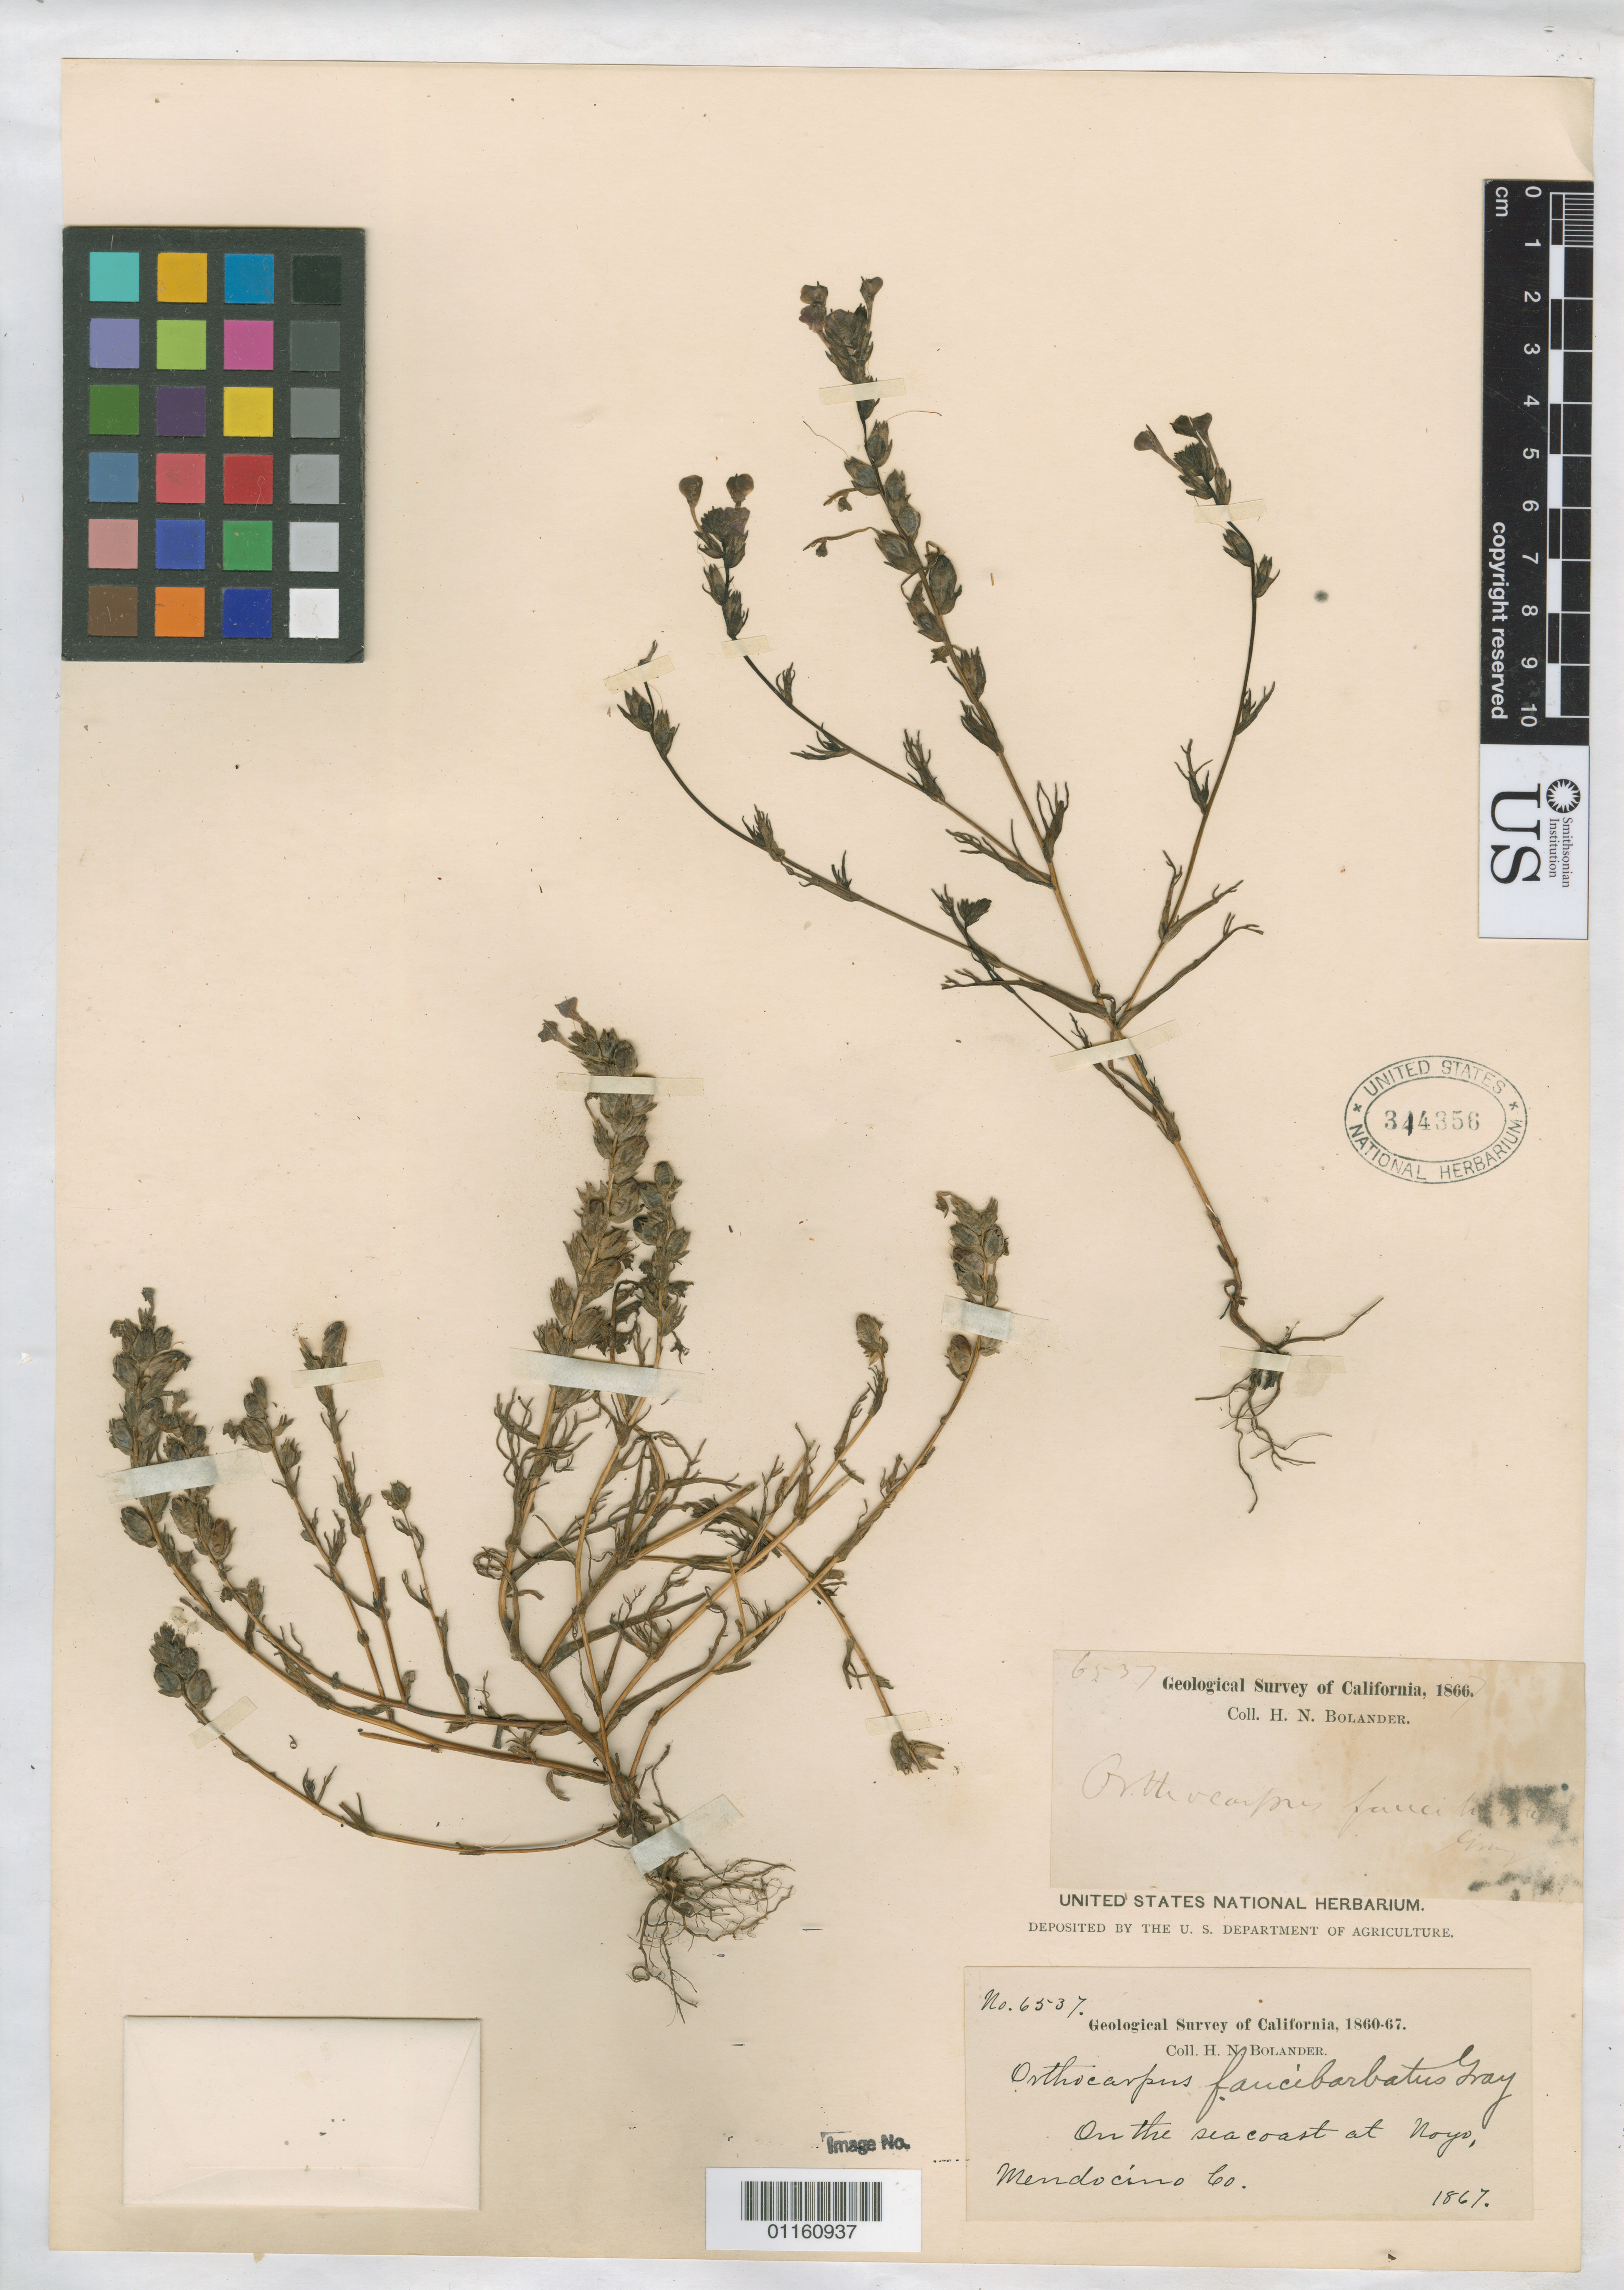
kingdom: Plantae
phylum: Tracheophyta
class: Magnoliopsida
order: Lamiales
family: Orobanchaceae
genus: Orthocarpus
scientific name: Orthocarpus faucibarbatus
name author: A. Gray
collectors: H. Bolander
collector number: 6537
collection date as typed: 1867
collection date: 1867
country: United States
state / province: California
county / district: Mendocino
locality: on the seacost at Noyo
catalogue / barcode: US 344356